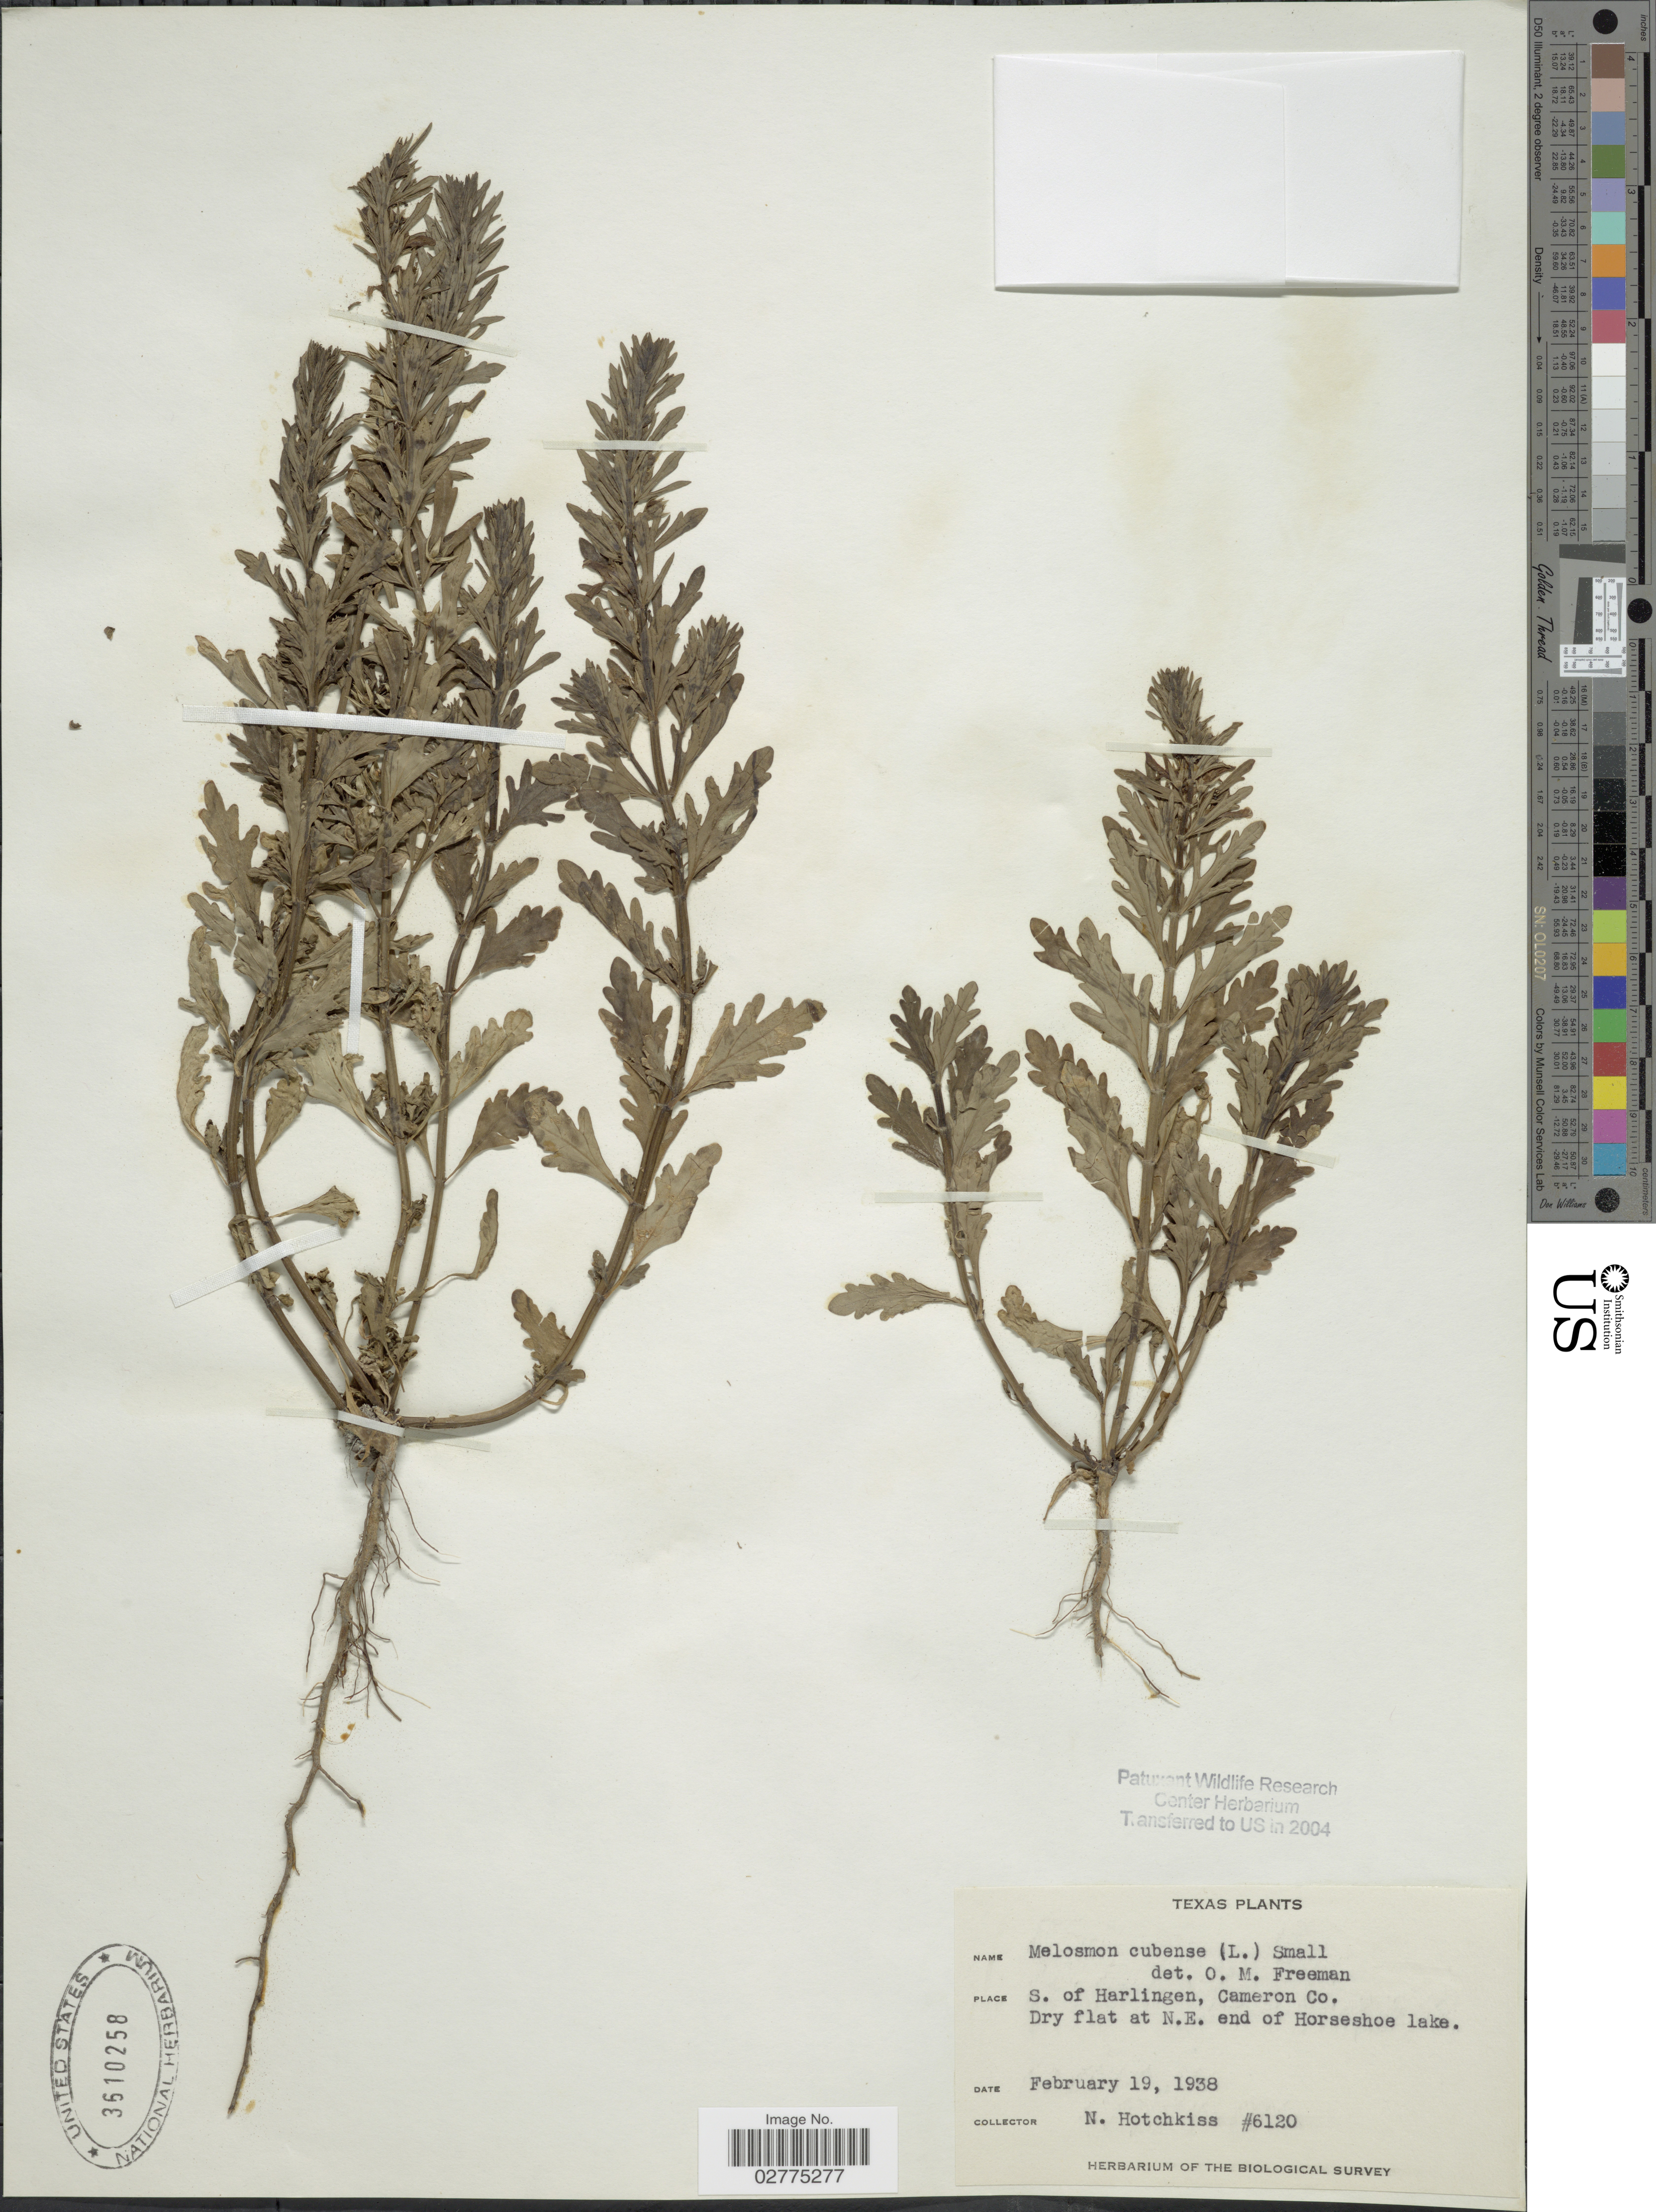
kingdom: Plantae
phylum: Tracheophyta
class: Magnoliopsida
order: Lamiales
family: Lamiaceae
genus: Teucrium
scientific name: Teucrium cubense subsp. depressum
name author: (Small) E. M. McClint. & Epling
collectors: N. Hotchkiss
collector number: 6120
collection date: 1938-02-19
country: United States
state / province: Texas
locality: S. of Harlingen, Cameron Co., Dry flat at N.E. end of Horseshoe lake.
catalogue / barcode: US 3610258